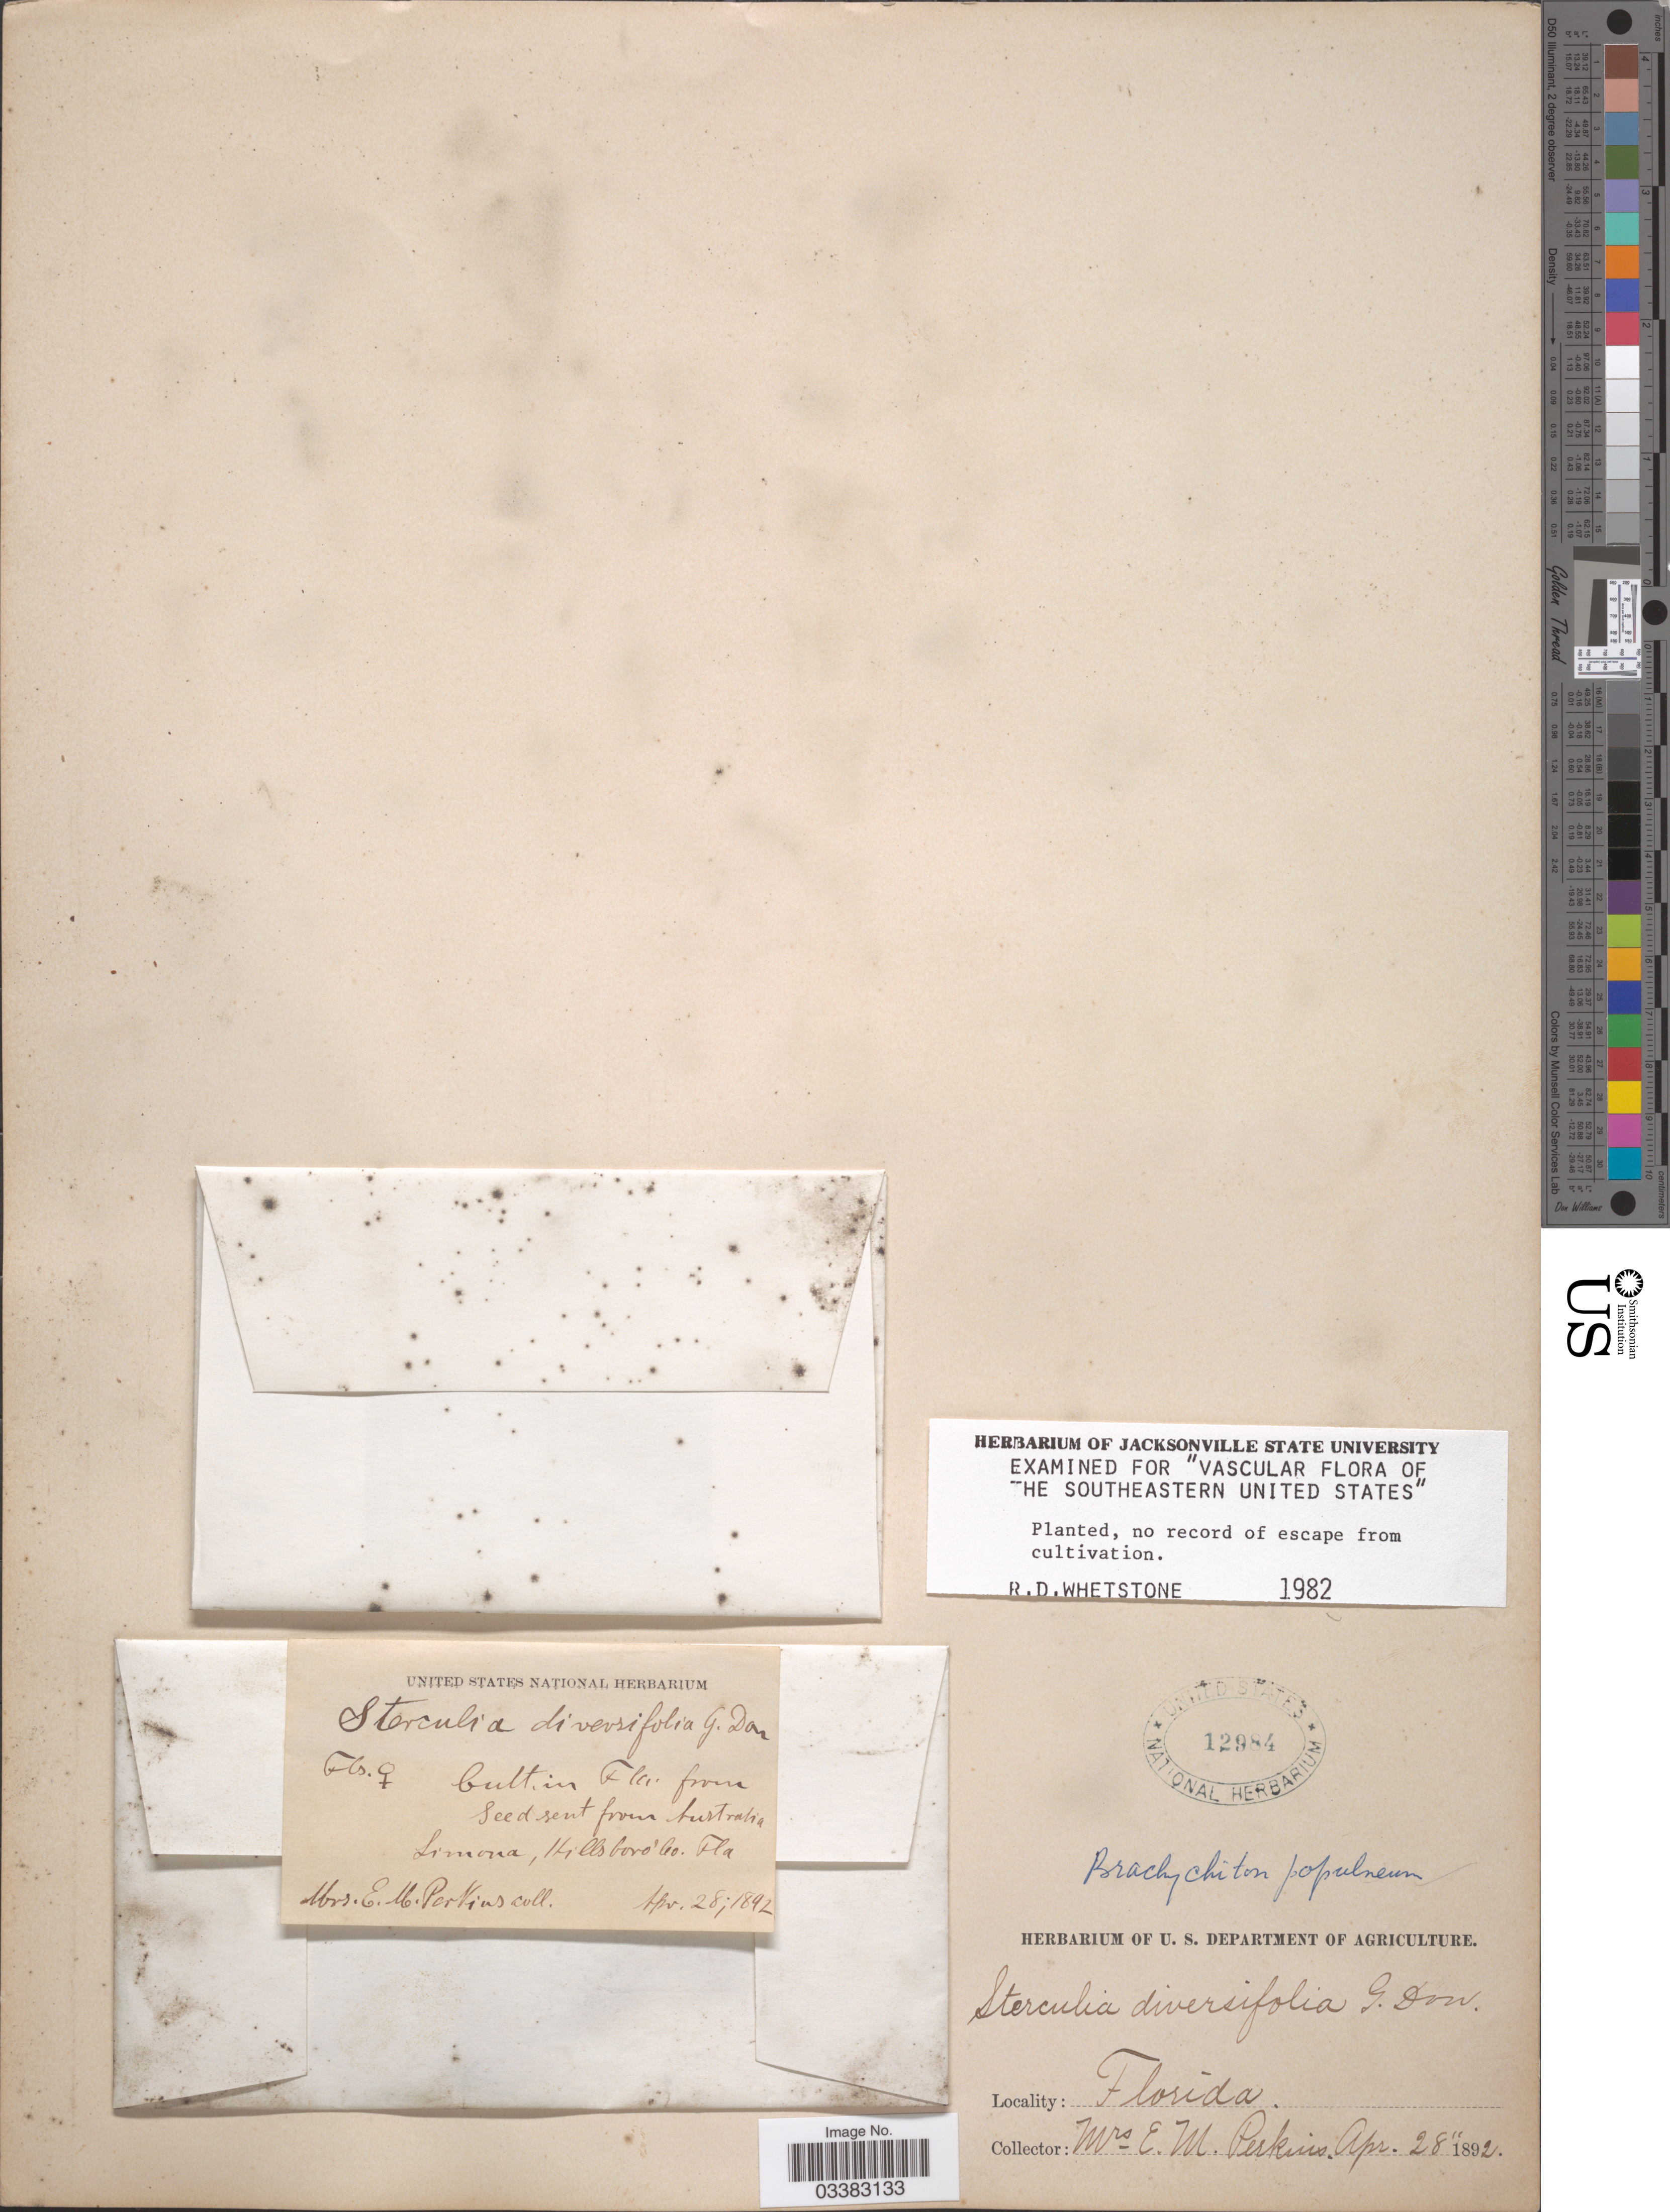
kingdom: Plantae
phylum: Tracheophyta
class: Magnoliopsida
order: Malvales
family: Malvaceae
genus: Brachychiton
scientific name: Brachychiton populneus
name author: (Schott & Endl.) R. Br.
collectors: E. Perkins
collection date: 1892-04-28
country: United States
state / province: Florida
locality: Simona, Hillsboro Co.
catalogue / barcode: US 12984